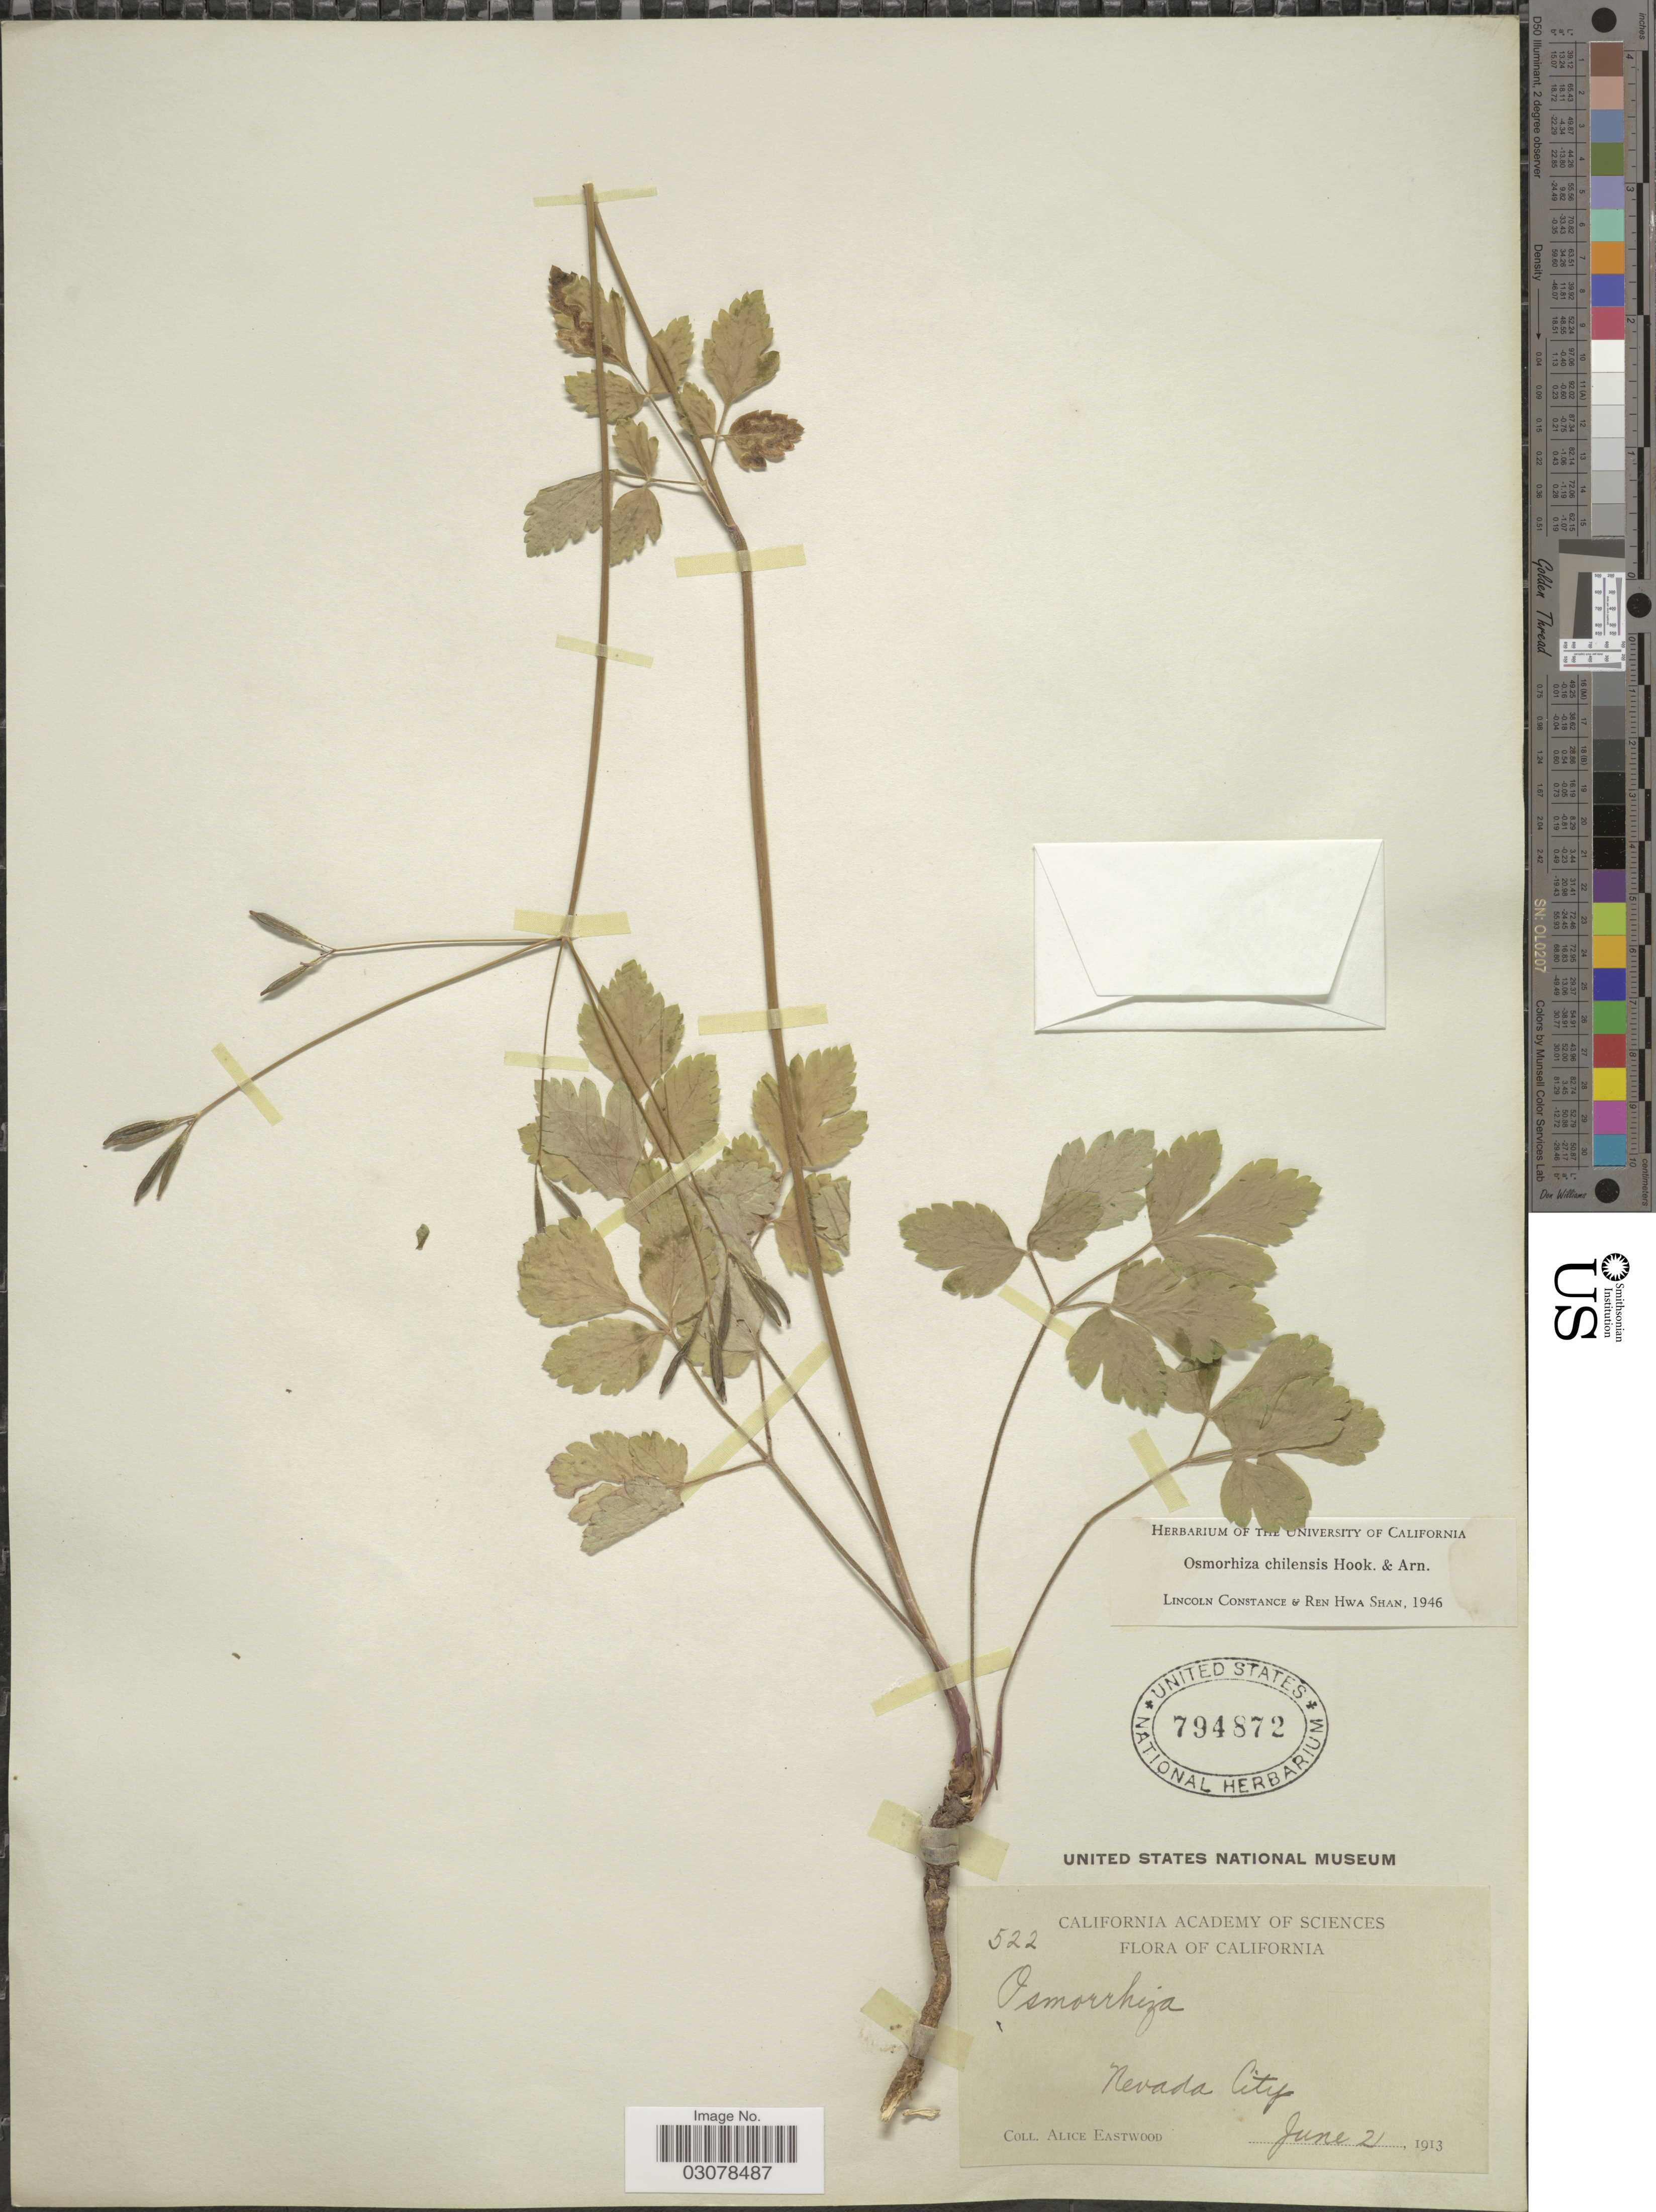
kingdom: Plantae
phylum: Tracheophyta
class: Magnoliopsida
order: Apiales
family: Apiaceae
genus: Osmorhiza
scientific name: Osmorhiza chilensis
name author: Hook. & Arn.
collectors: A. Eastwood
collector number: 522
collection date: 1913-06-21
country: United States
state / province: California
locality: Nevada City.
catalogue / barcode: US 794872